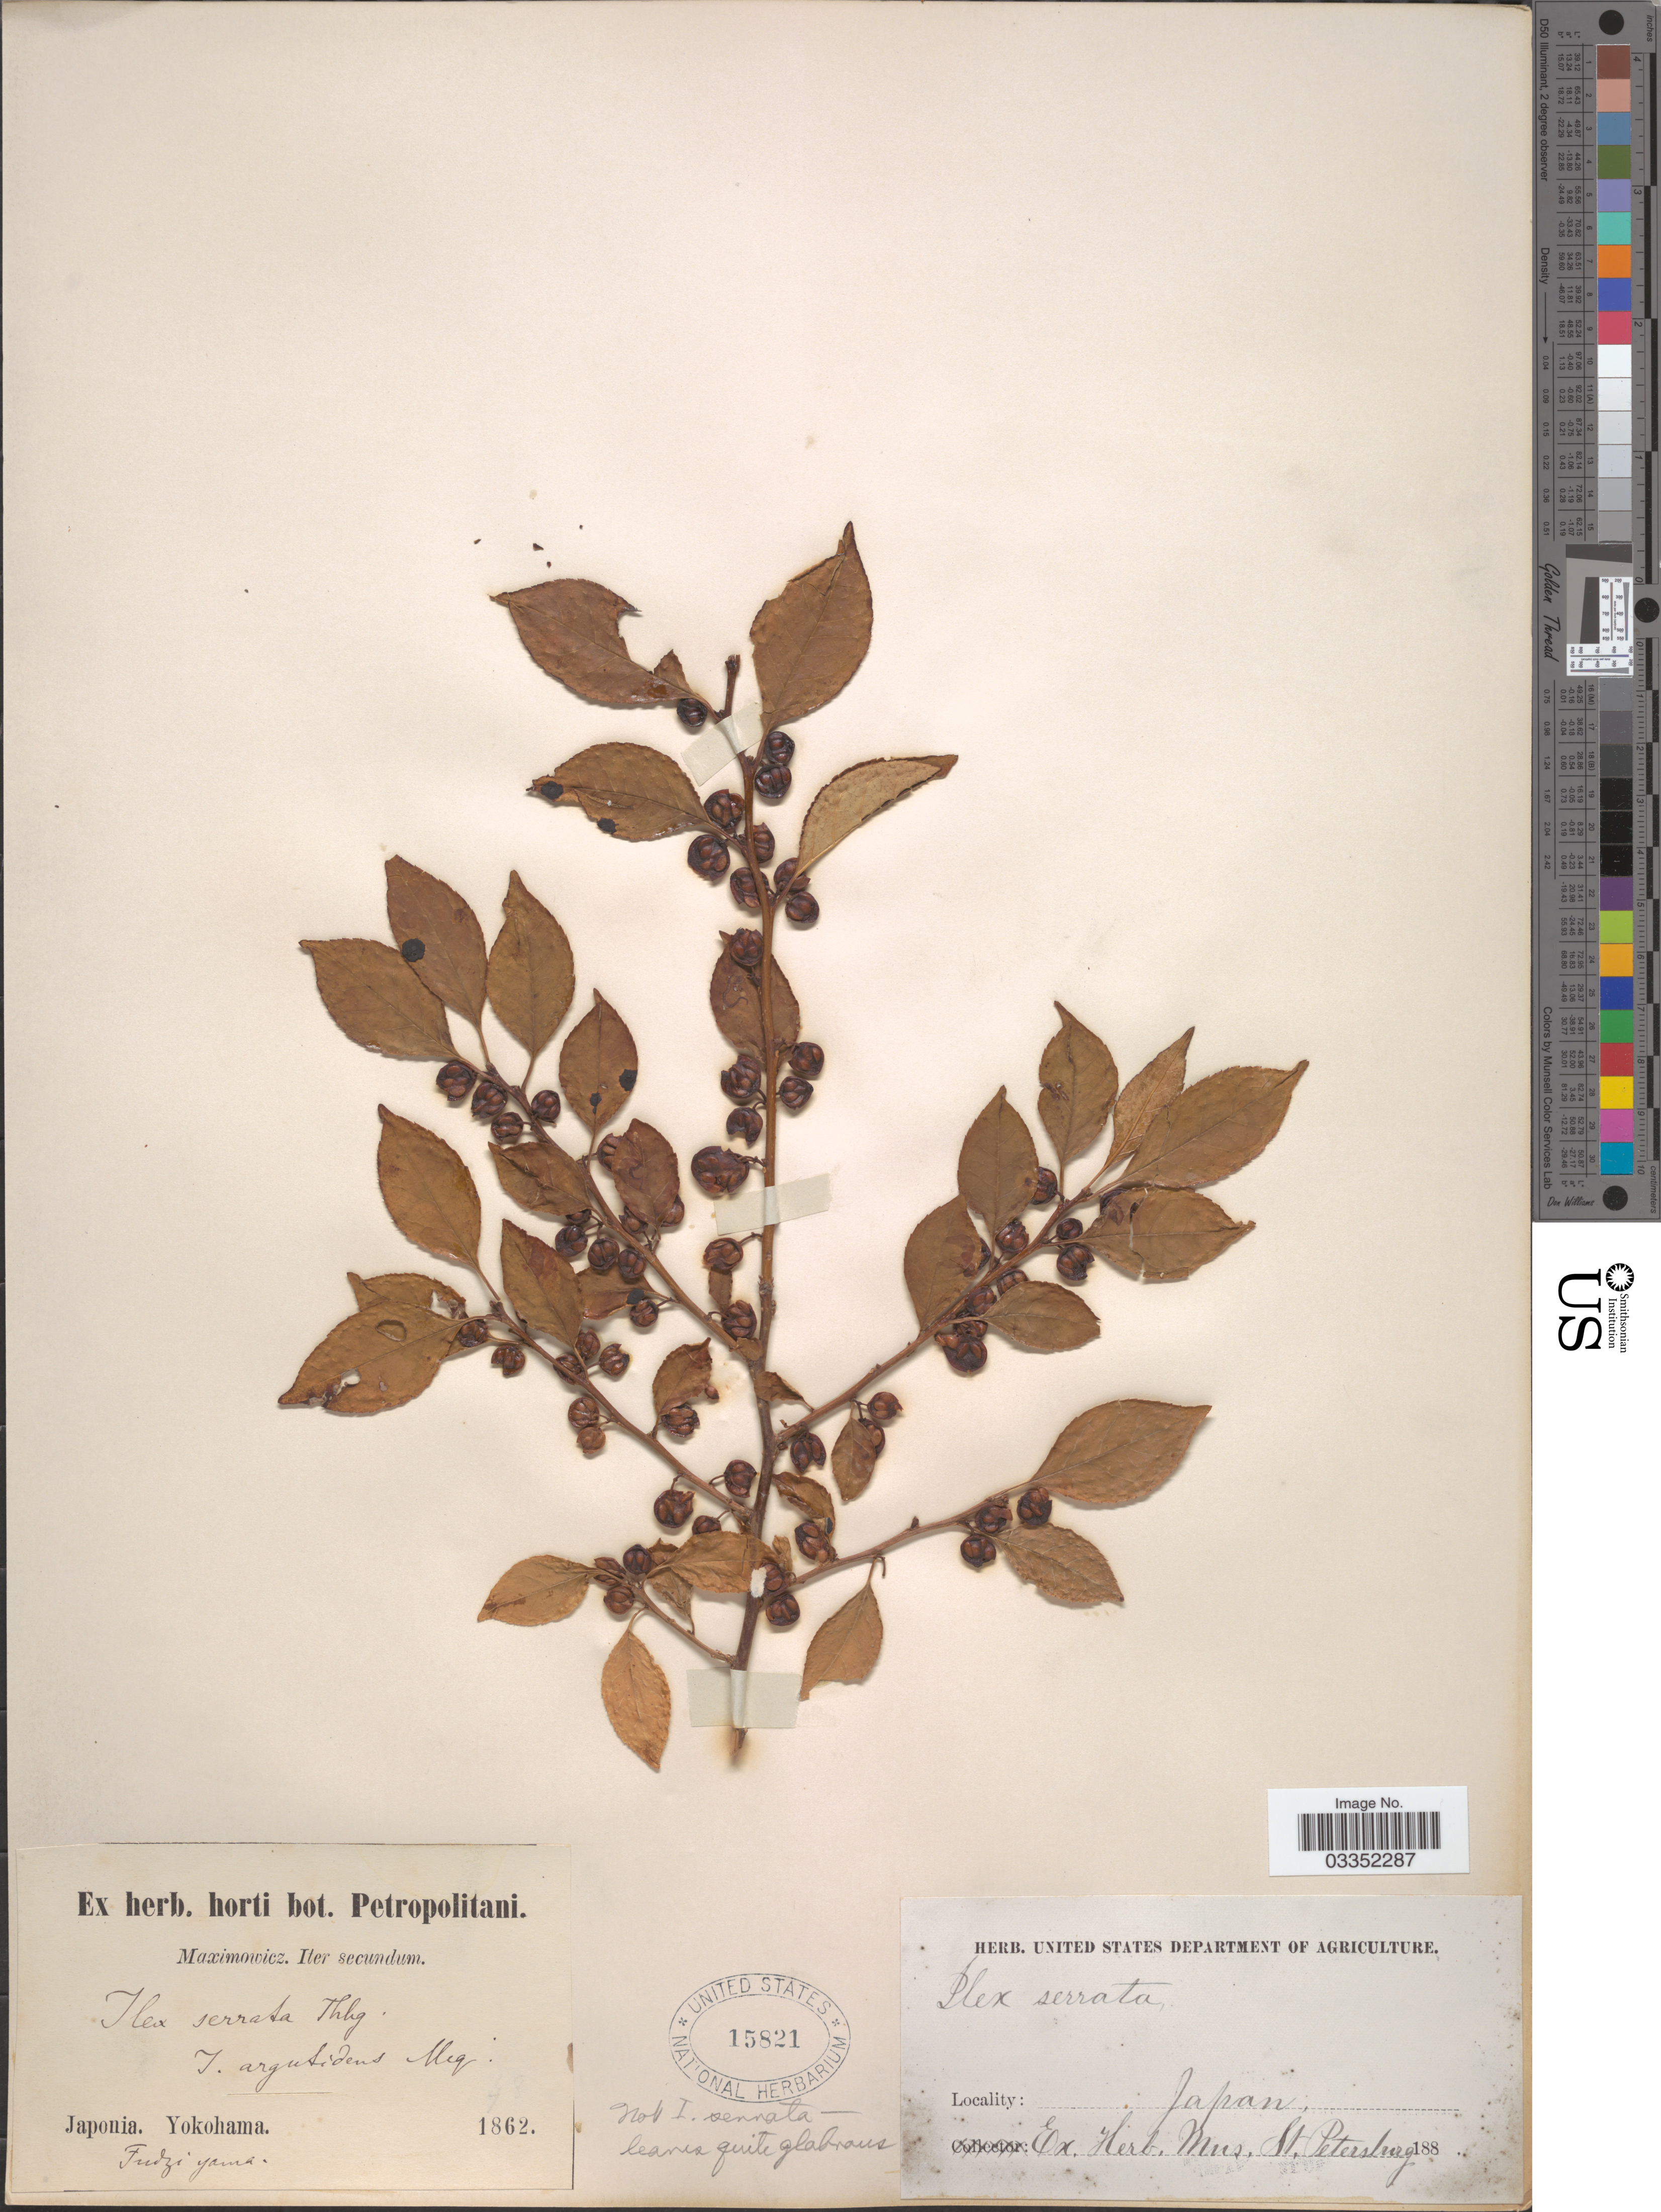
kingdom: Plantae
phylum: Tracheophyta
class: Magnoliopsida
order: Aquifoliales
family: Aquifoliaceae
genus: Ilex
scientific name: Ilex serrata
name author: Thunb.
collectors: -. Maximowicz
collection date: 1862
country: Japan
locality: Japonia, Yokohama, Fudzi yama.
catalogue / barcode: US 15821